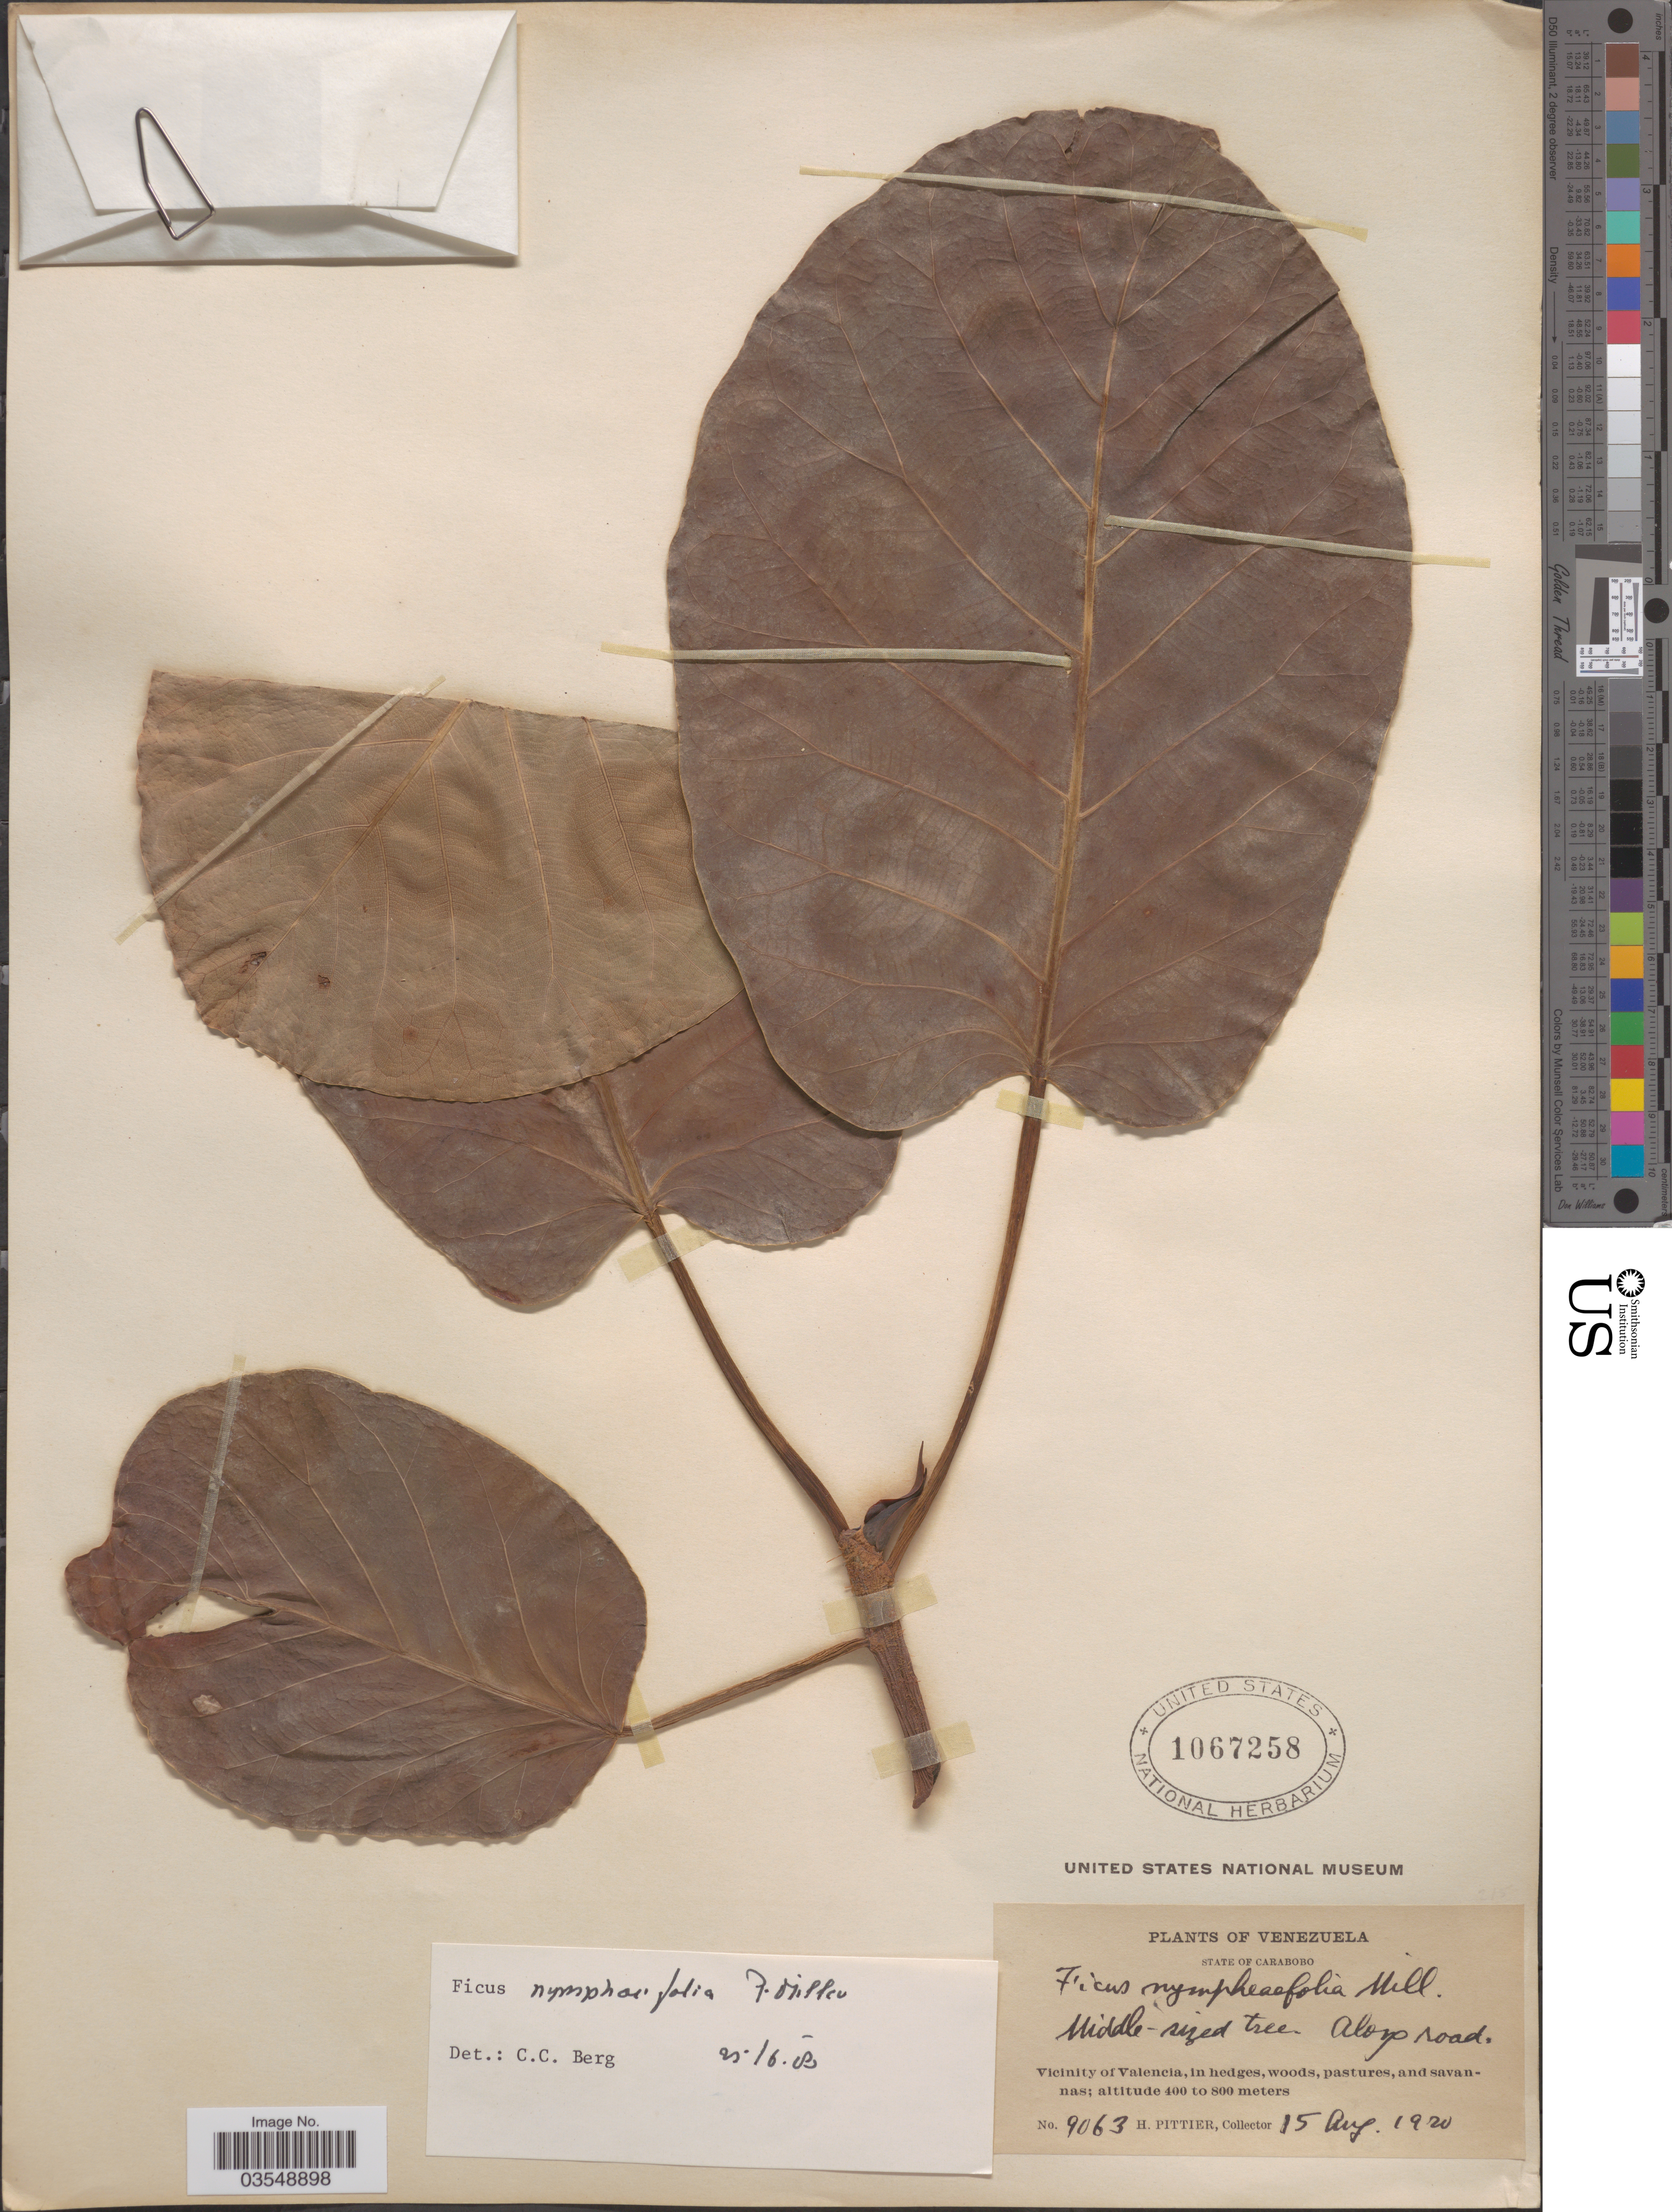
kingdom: Plantae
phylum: Tracheophyta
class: Magnoliopsida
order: Rosales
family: Moraceae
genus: Ficus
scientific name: Ficus nymphaeifolia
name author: Mill.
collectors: H. F. Pittier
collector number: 9063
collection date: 1920-08-15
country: Venezuela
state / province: Carabobo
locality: Along road. Vicinity of Valencia.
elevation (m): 800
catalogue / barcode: US 1067258